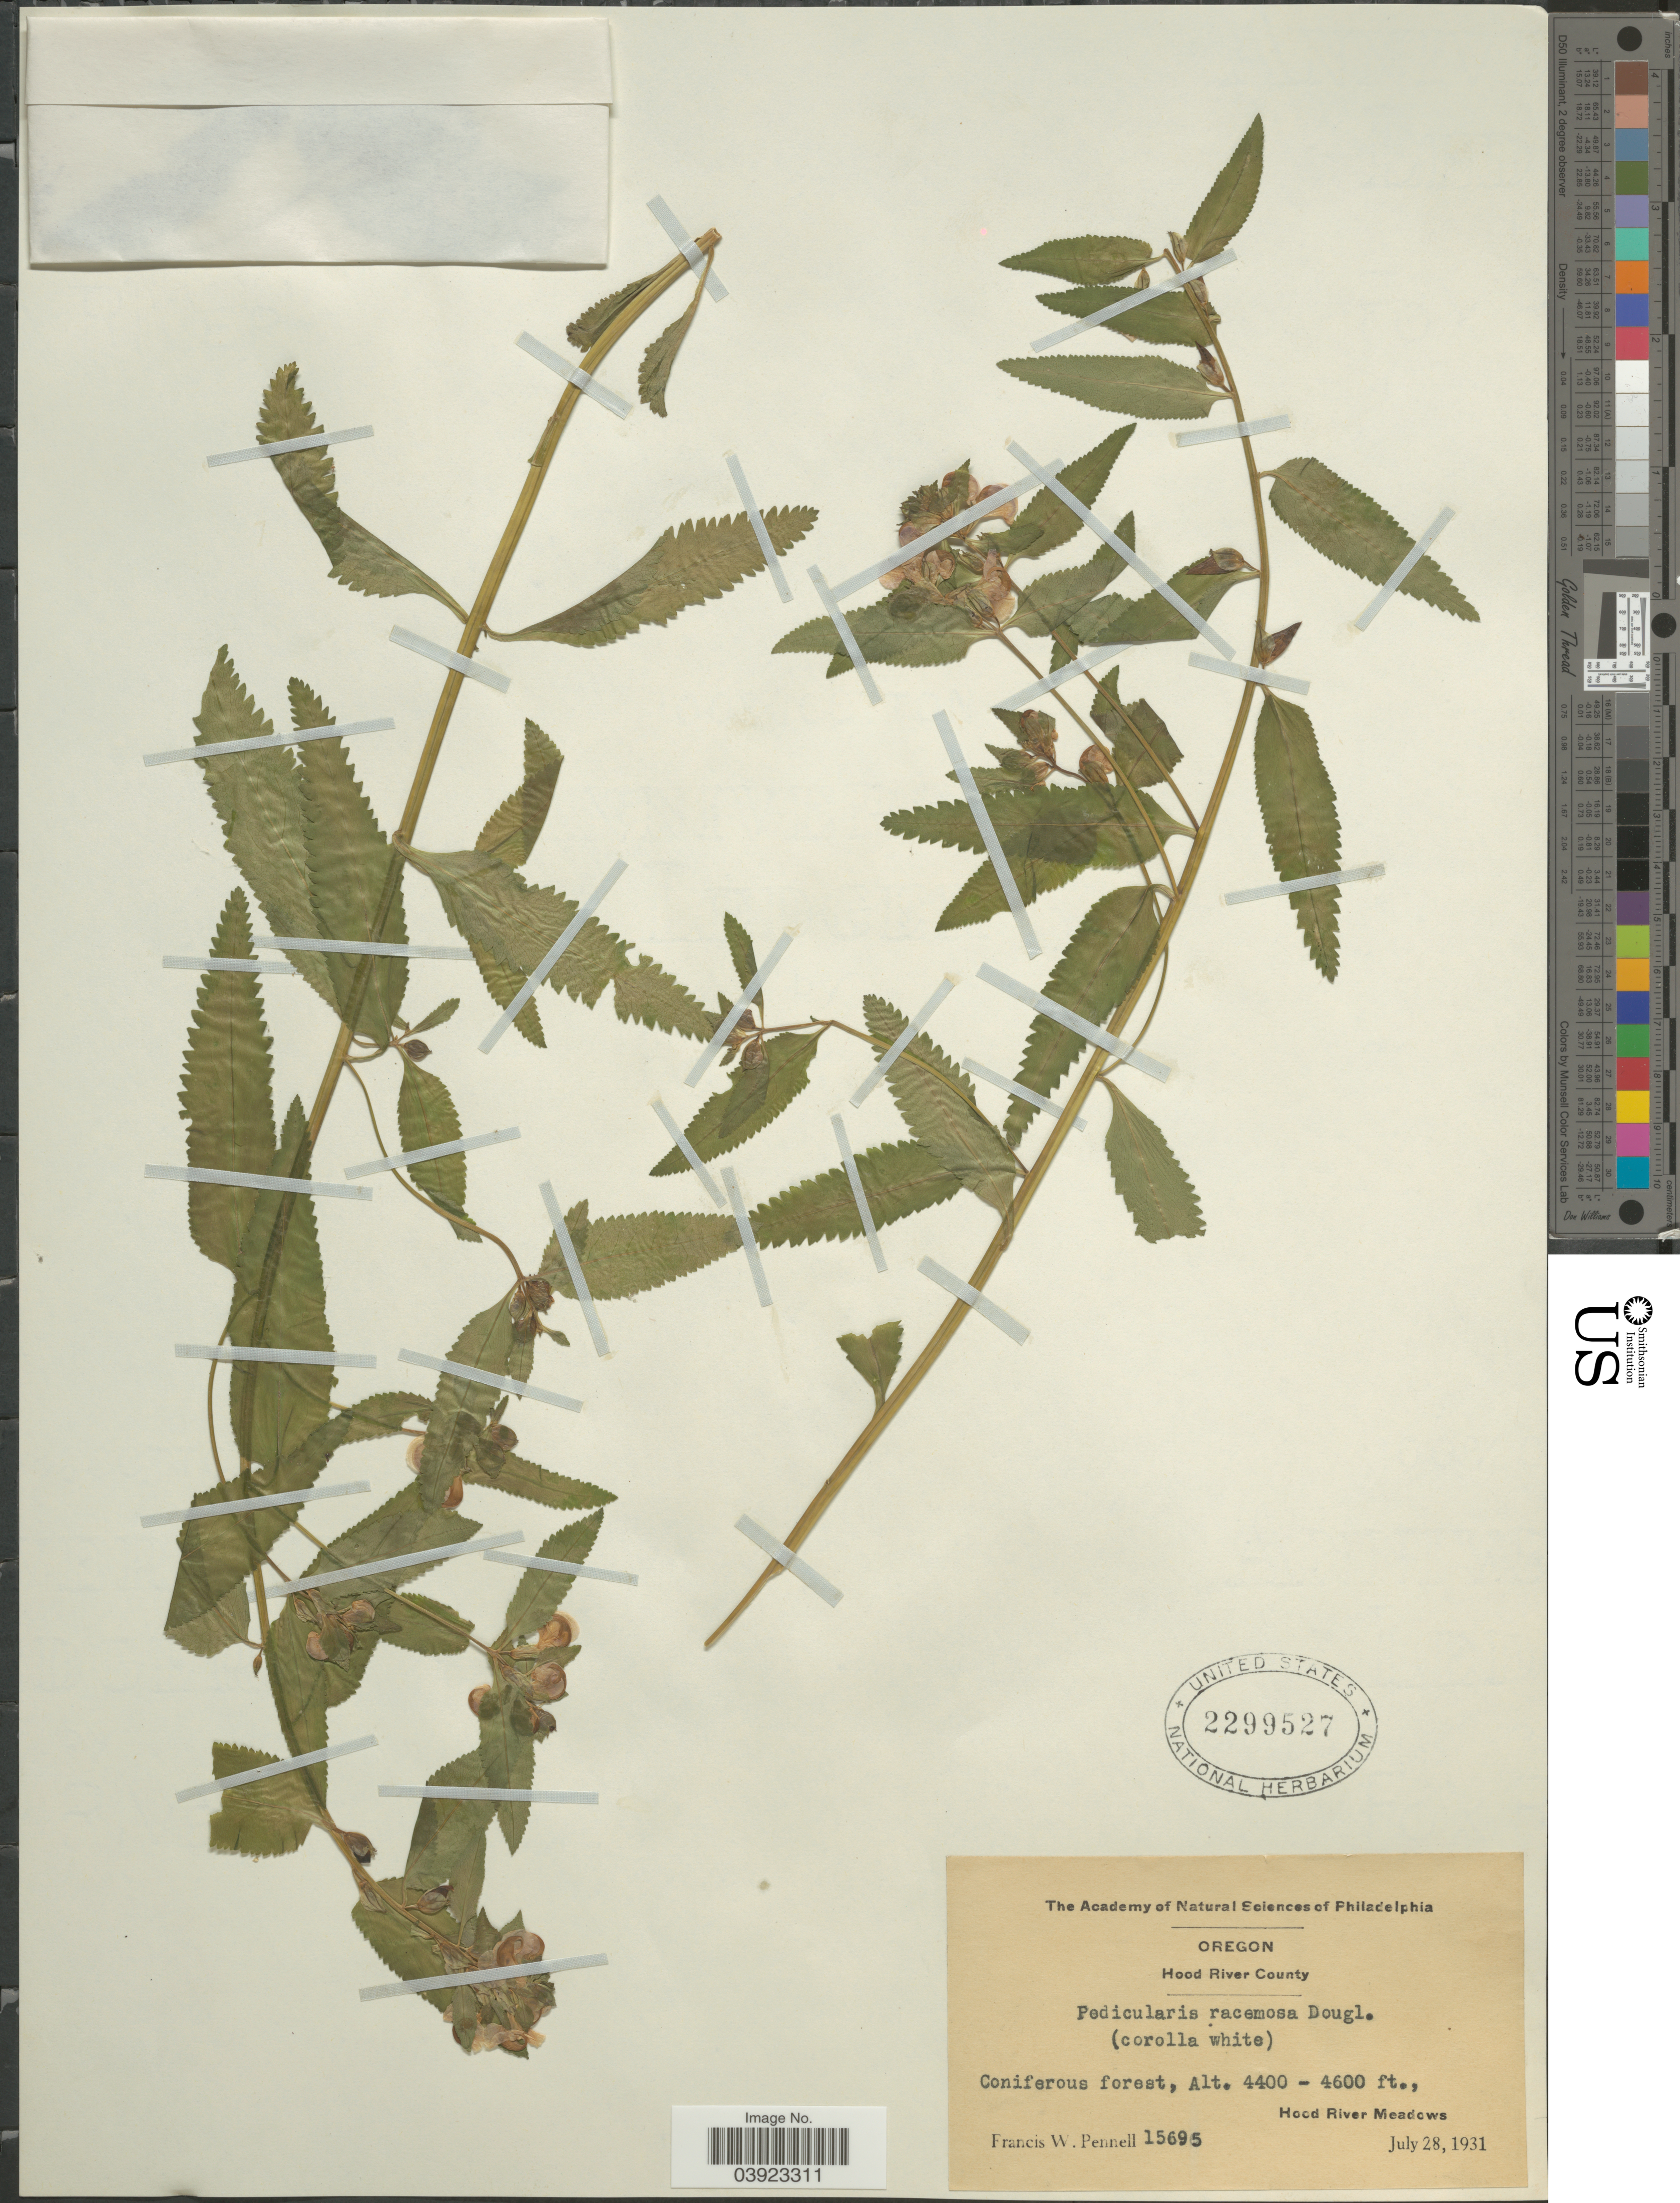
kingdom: Plantae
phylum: Tracheophyta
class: Magnoliopsida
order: Lamiales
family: Orobanchaceae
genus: Pedicularis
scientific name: Pedicularis racemosa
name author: Douglas ex Benth.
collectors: F. W. Pennell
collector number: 15695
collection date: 1931-07-28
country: United States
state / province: Oregon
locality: Hood River County. Hood River Meadows.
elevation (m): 1341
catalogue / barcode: US 2299527